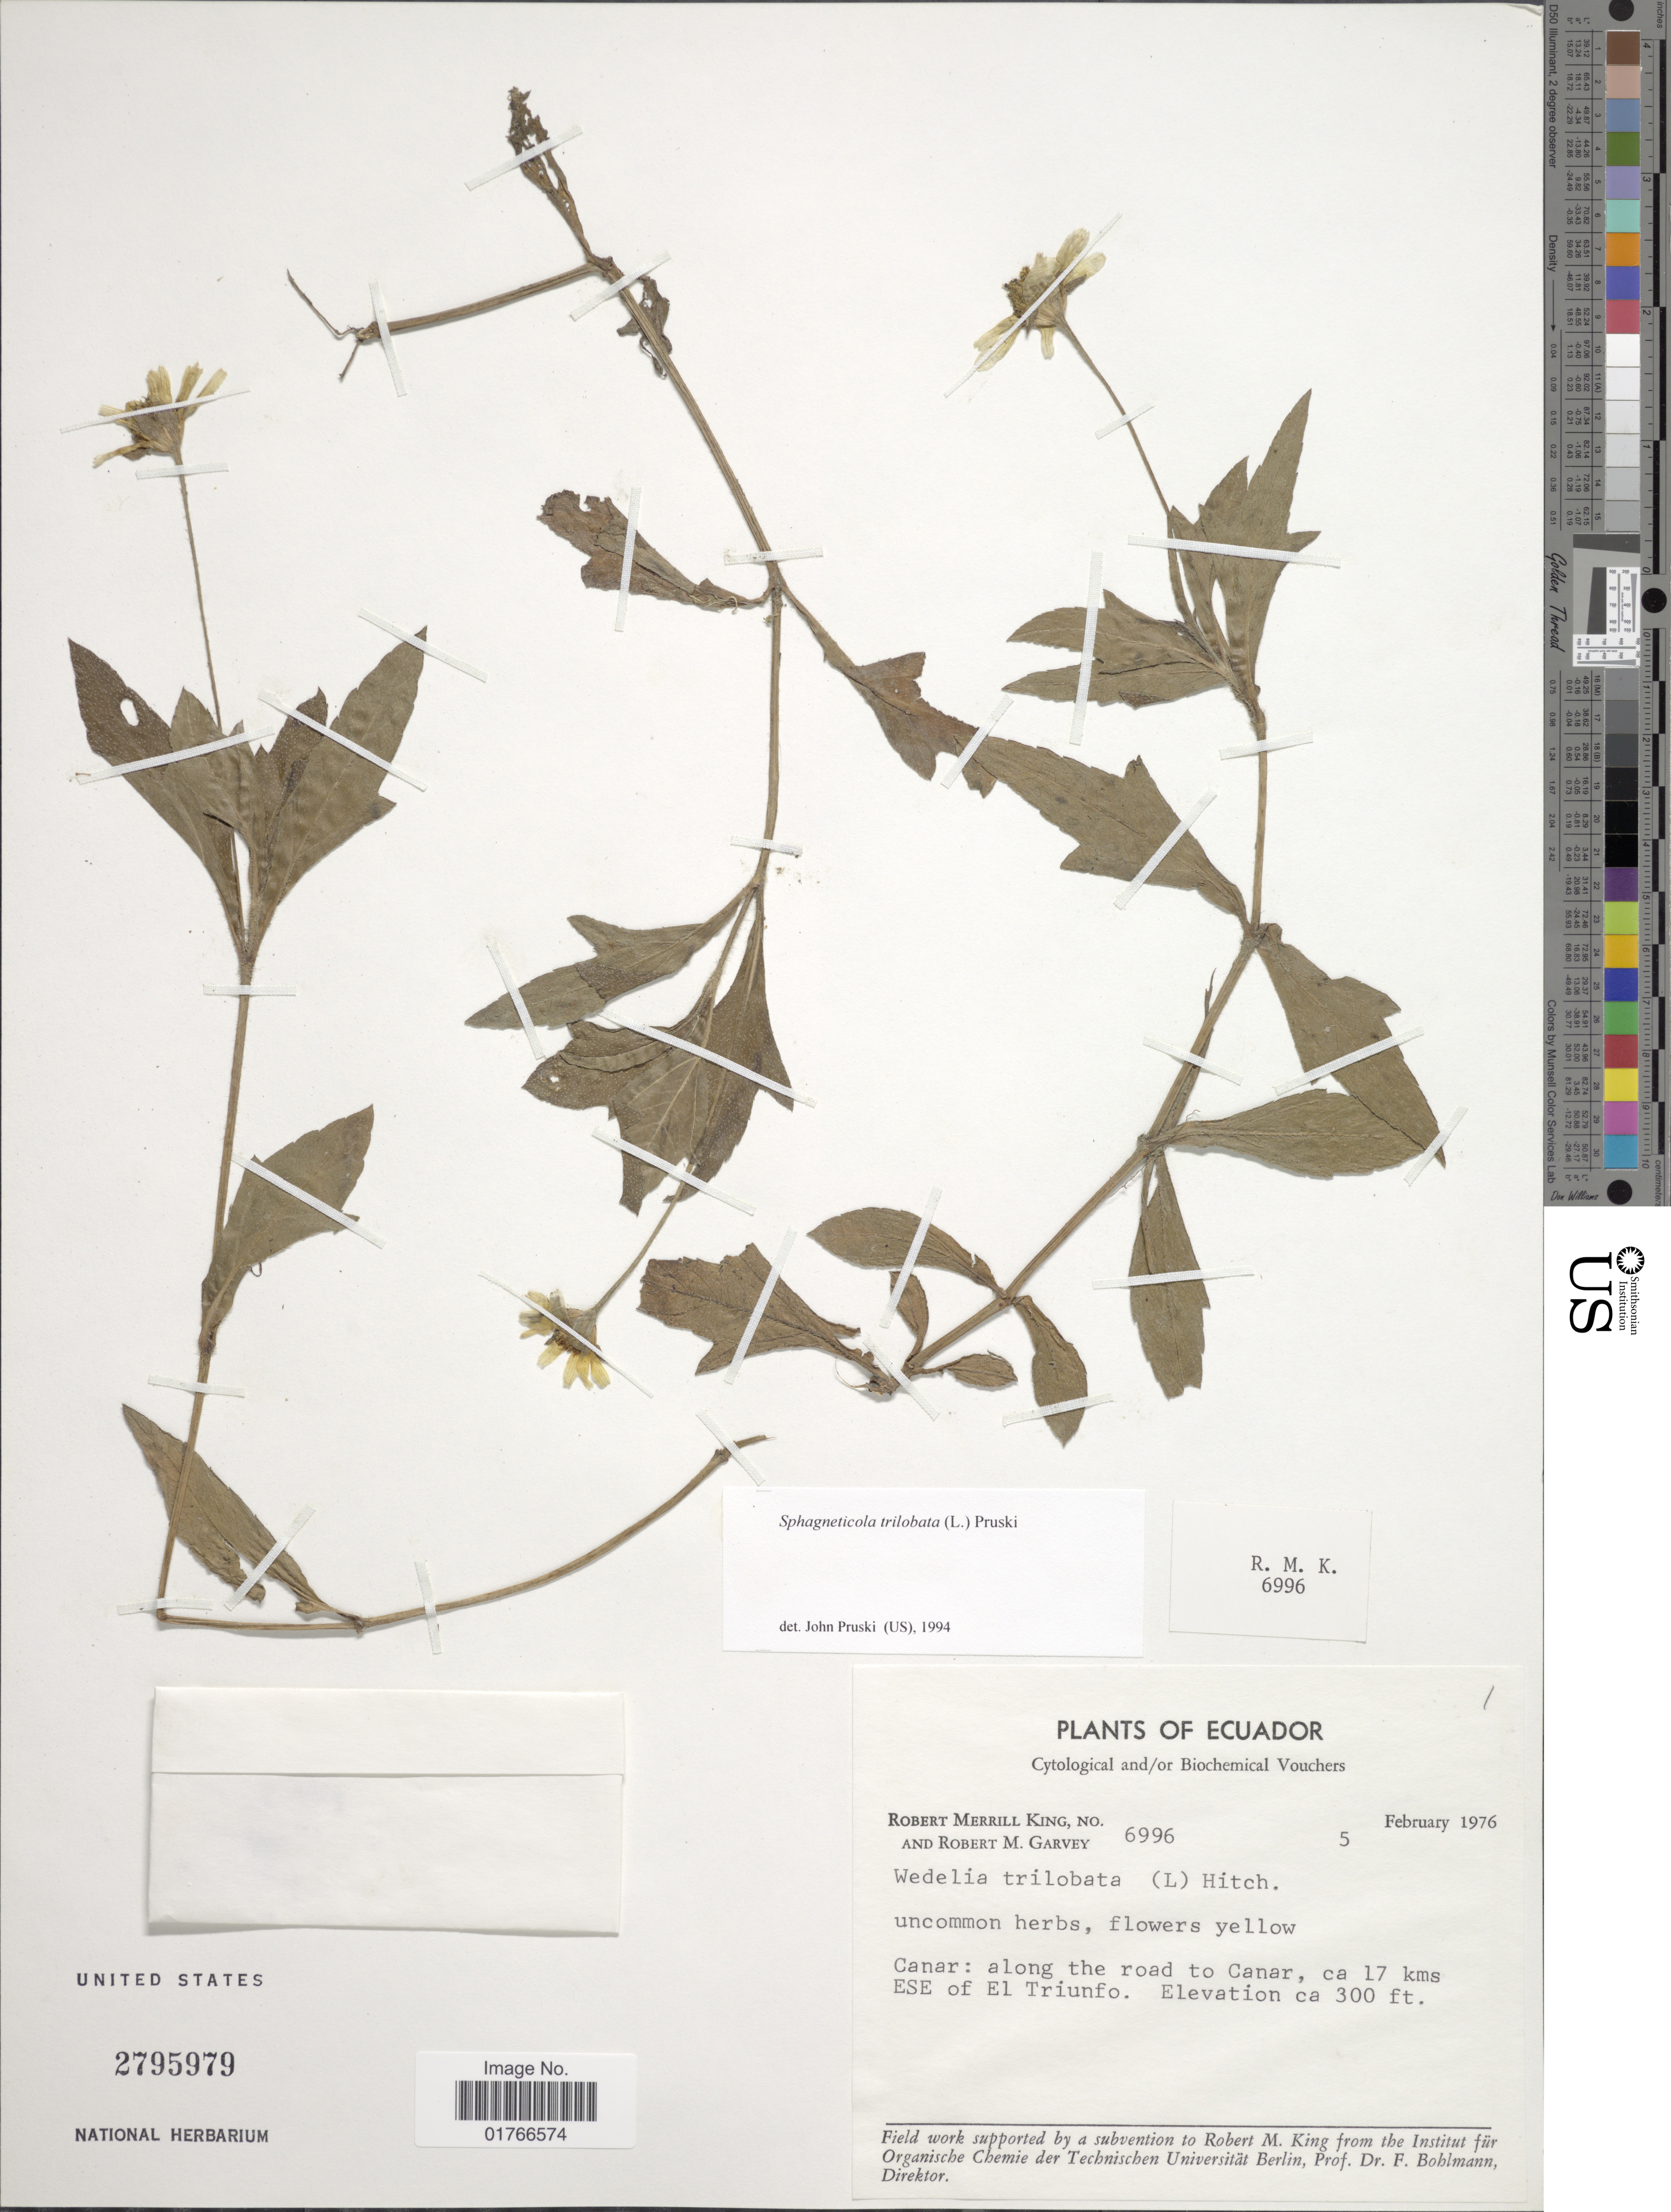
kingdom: Plantae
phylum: Tracheophyta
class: Magnoliopsida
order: Asterales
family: Asteraceae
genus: Sphagneticola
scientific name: Sphagneticola trilobata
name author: (L.) Pruski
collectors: R. M. King & R. Garvey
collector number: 6996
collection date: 1976-02-05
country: Ecuador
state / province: Cañar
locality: Along the road to Canar, ca 17 kms ESE of El Triunfo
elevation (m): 91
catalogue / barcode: US 2795979